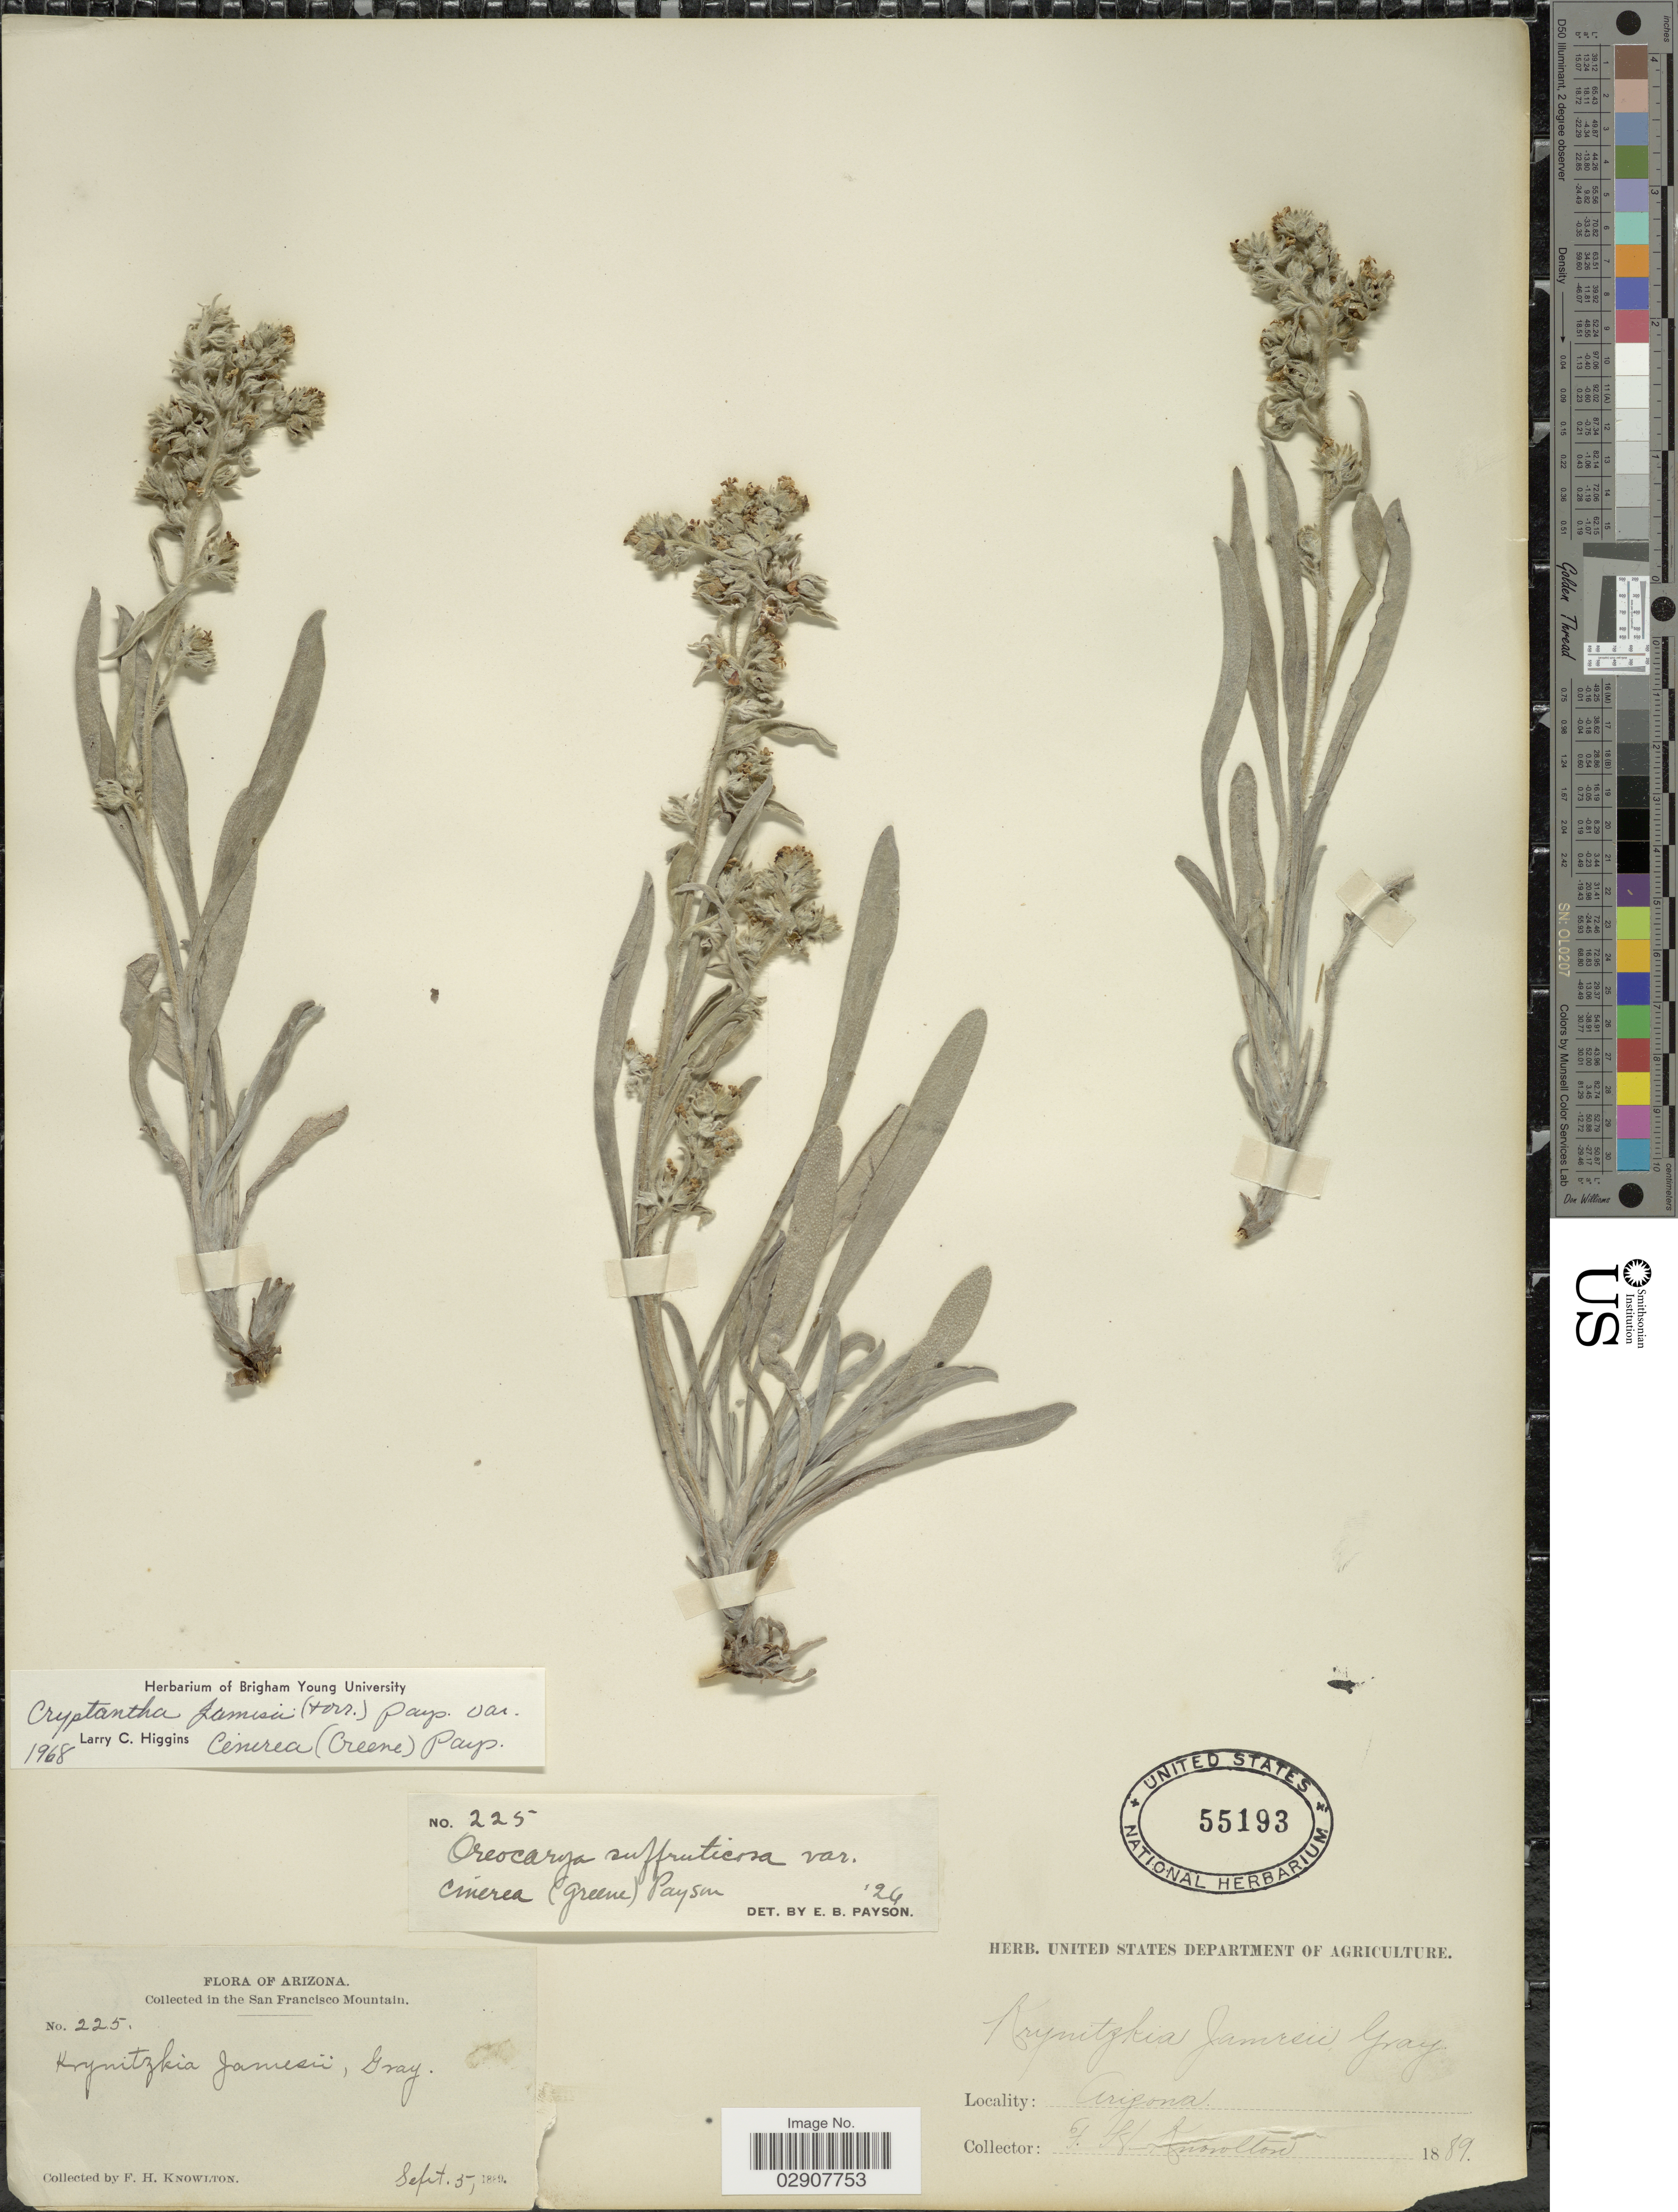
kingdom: Plantae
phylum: Tracheophyta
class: Magnoliopsida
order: Boraginales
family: Boraginaceae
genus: Cryptantha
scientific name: Cryptantha jamesii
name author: (Torr.) Payson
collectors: F. H. Knowlton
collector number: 225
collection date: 1889-09-05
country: United States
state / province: Arizona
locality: San Francisco Mountain. Arizona.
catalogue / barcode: US 55193